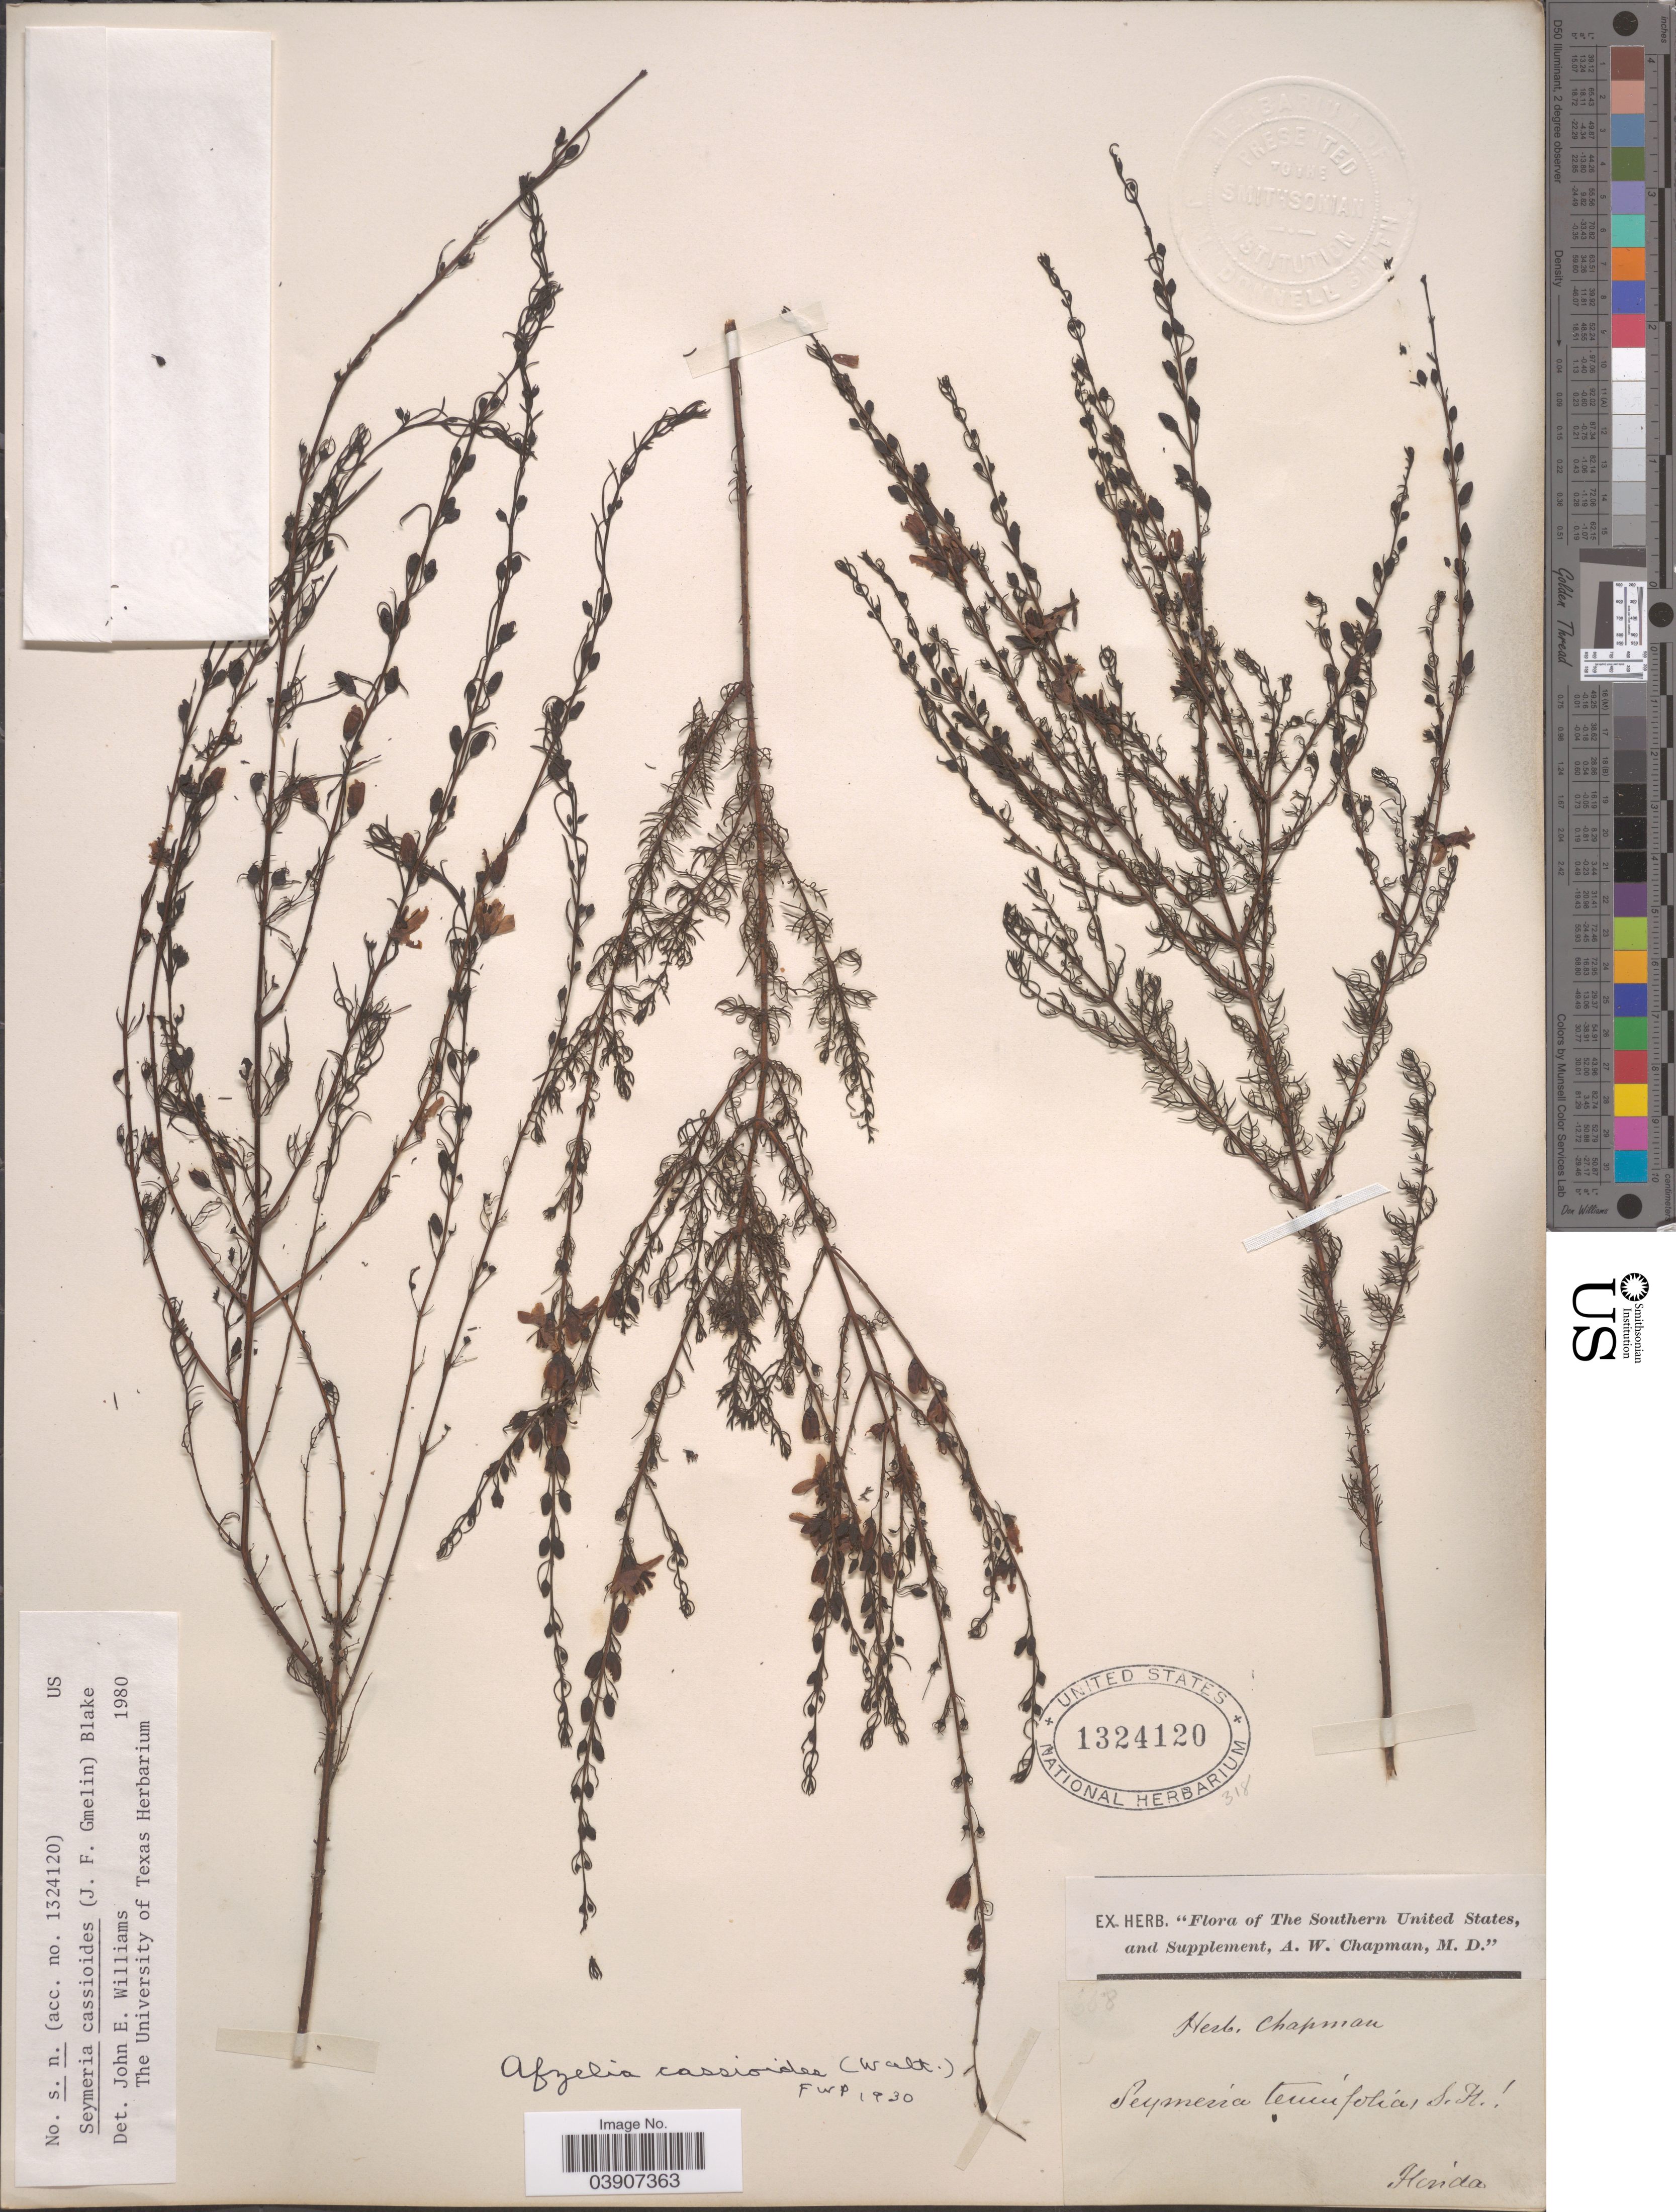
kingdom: Plantae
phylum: Tracheophyta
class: Magnoliopsida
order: Lamiales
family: Orobanchaceae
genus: Seymeria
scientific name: Seymeria cassioides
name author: (J.F. Gmel.) S.F. Blake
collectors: ex herb. A.W. Chapman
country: United States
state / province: Florida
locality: The Southern United States.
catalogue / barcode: US 1324120